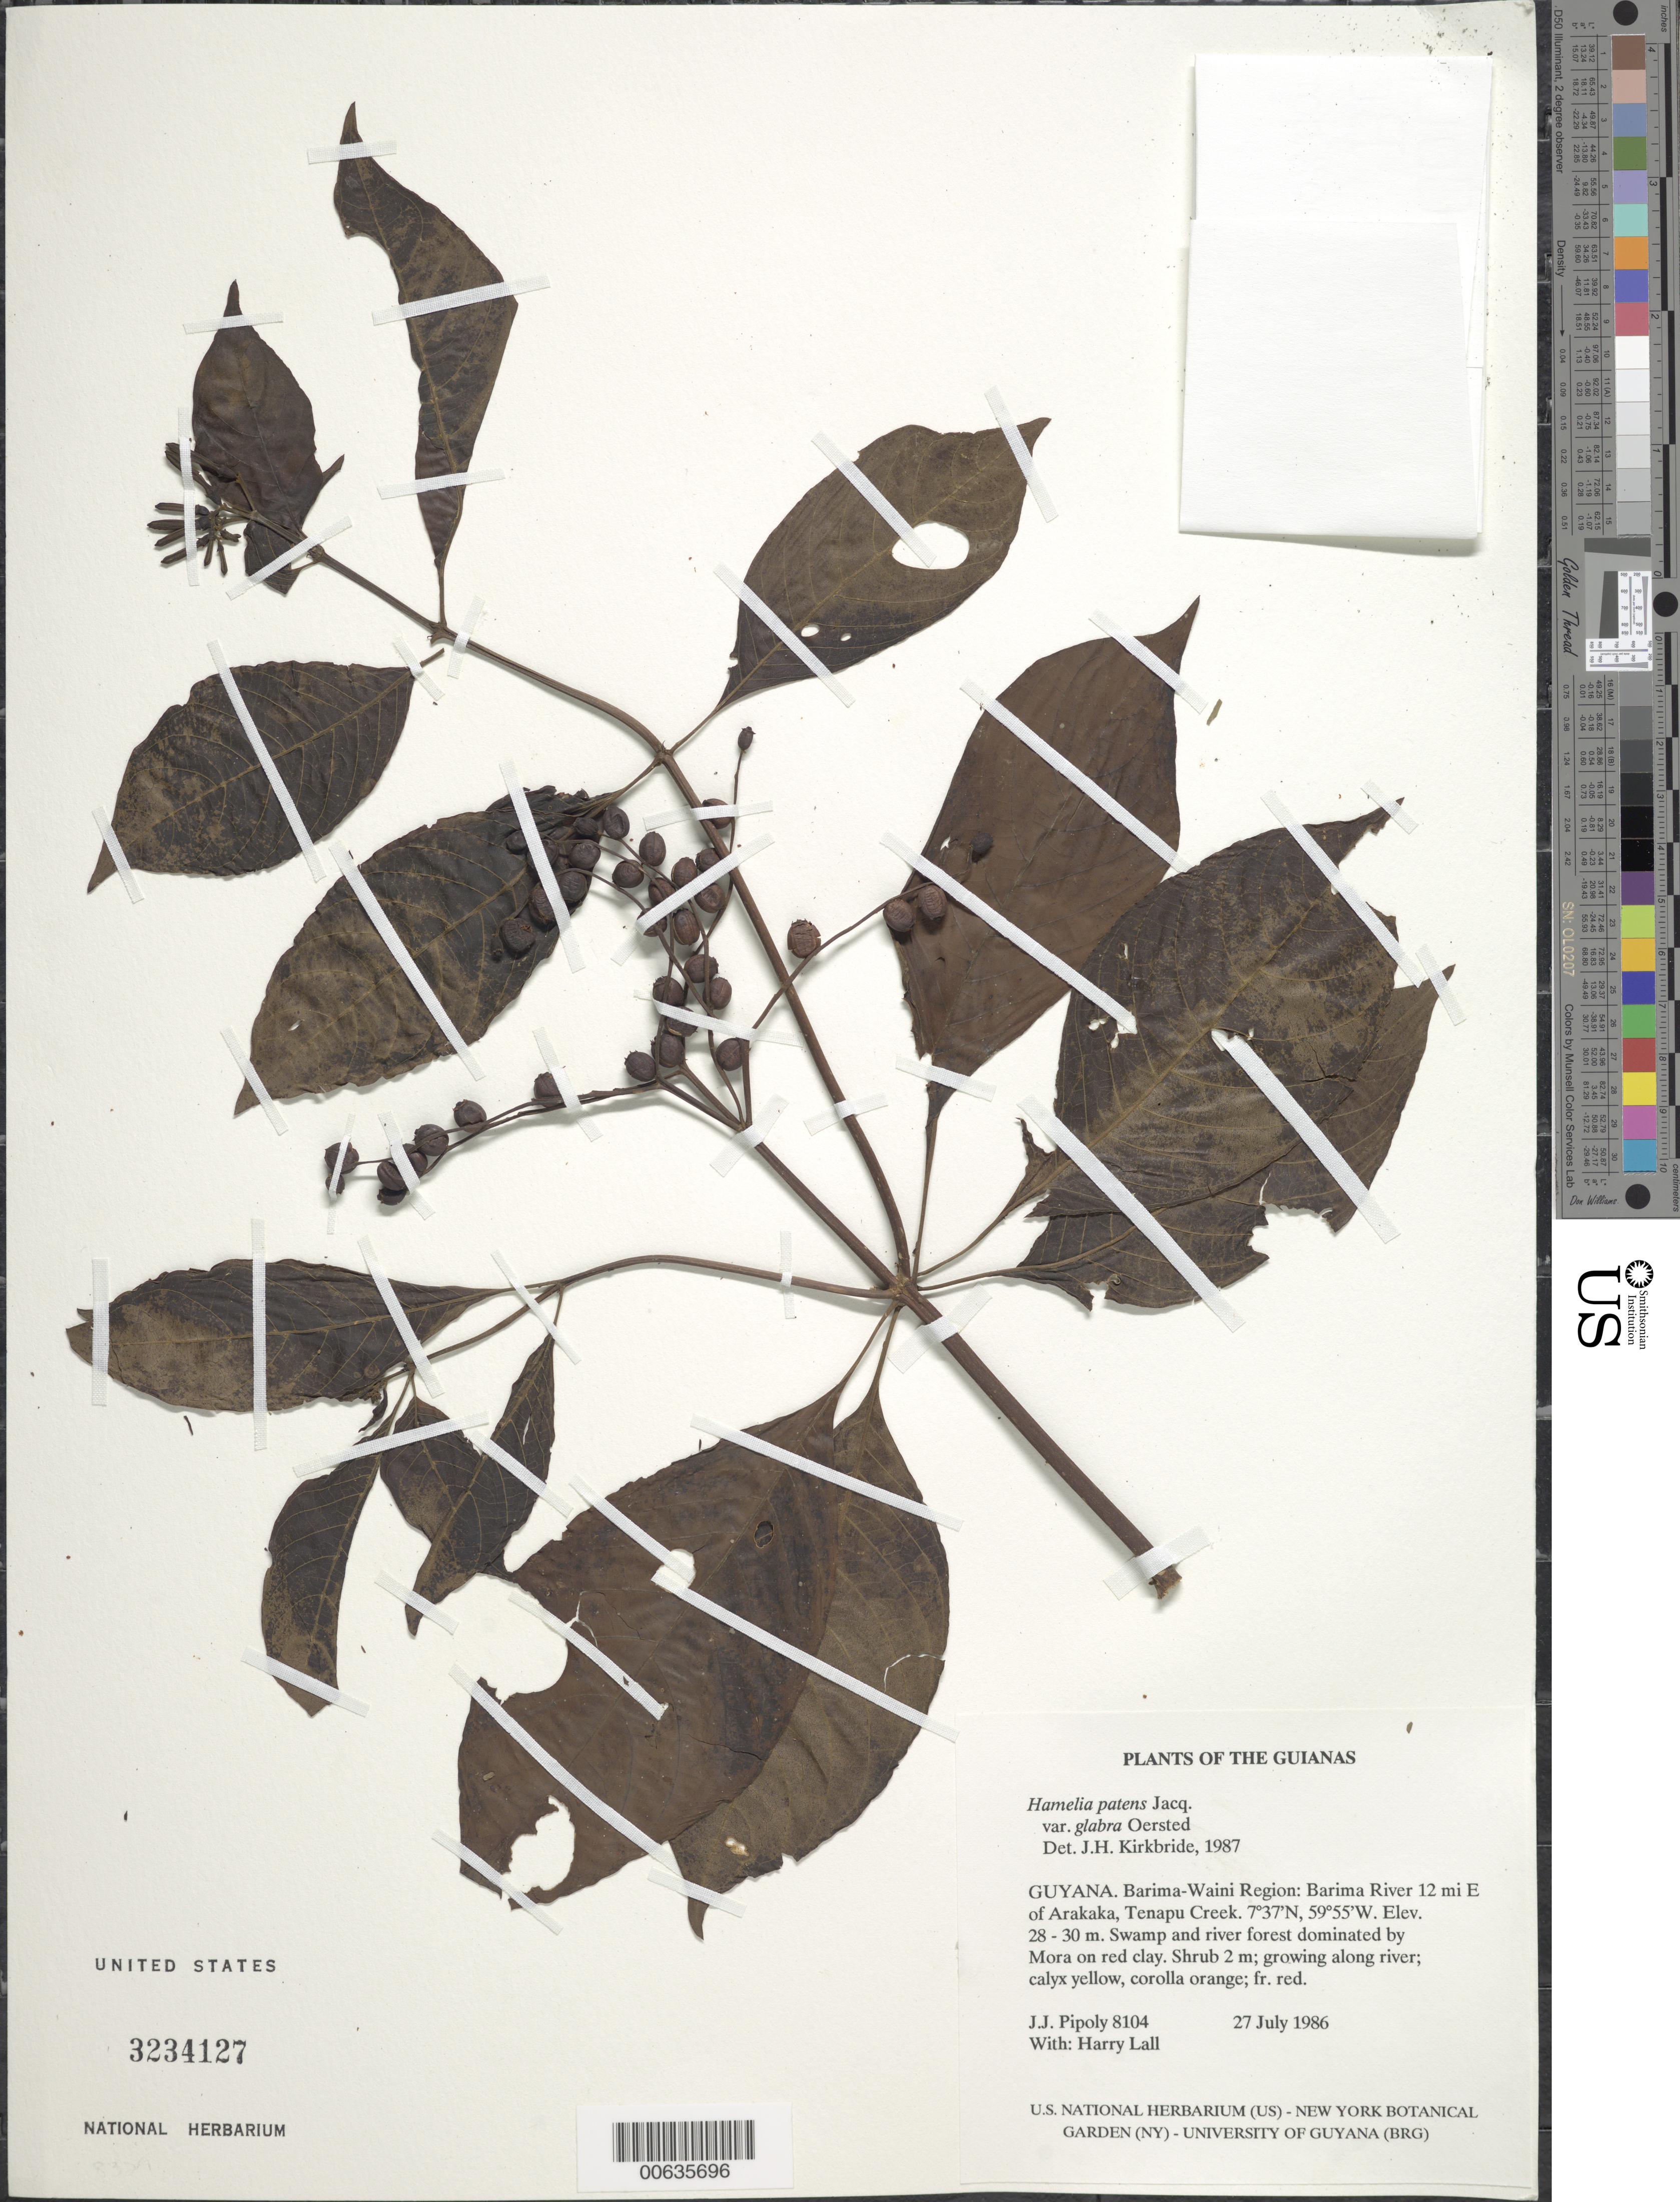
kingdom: Plantae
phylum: Tracheophyta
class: Magnoliopsida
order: Gentianales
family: Rubiaceae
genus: Hamelia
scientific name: Hamelia patens var. glabra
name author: Oerst.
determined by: Kirkbride, J. H.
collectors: J. J. Pipoly & H. Lall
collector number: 8104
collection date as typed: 27 July 1986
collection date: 1986-07-27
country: Guyana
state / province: Barima-Waini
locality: Barima River 12 mi E of Arakaka, Tenapu Creek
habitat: Swamp and river forest dominated by Mora on red clay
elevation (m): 28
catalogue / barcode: US 3234127